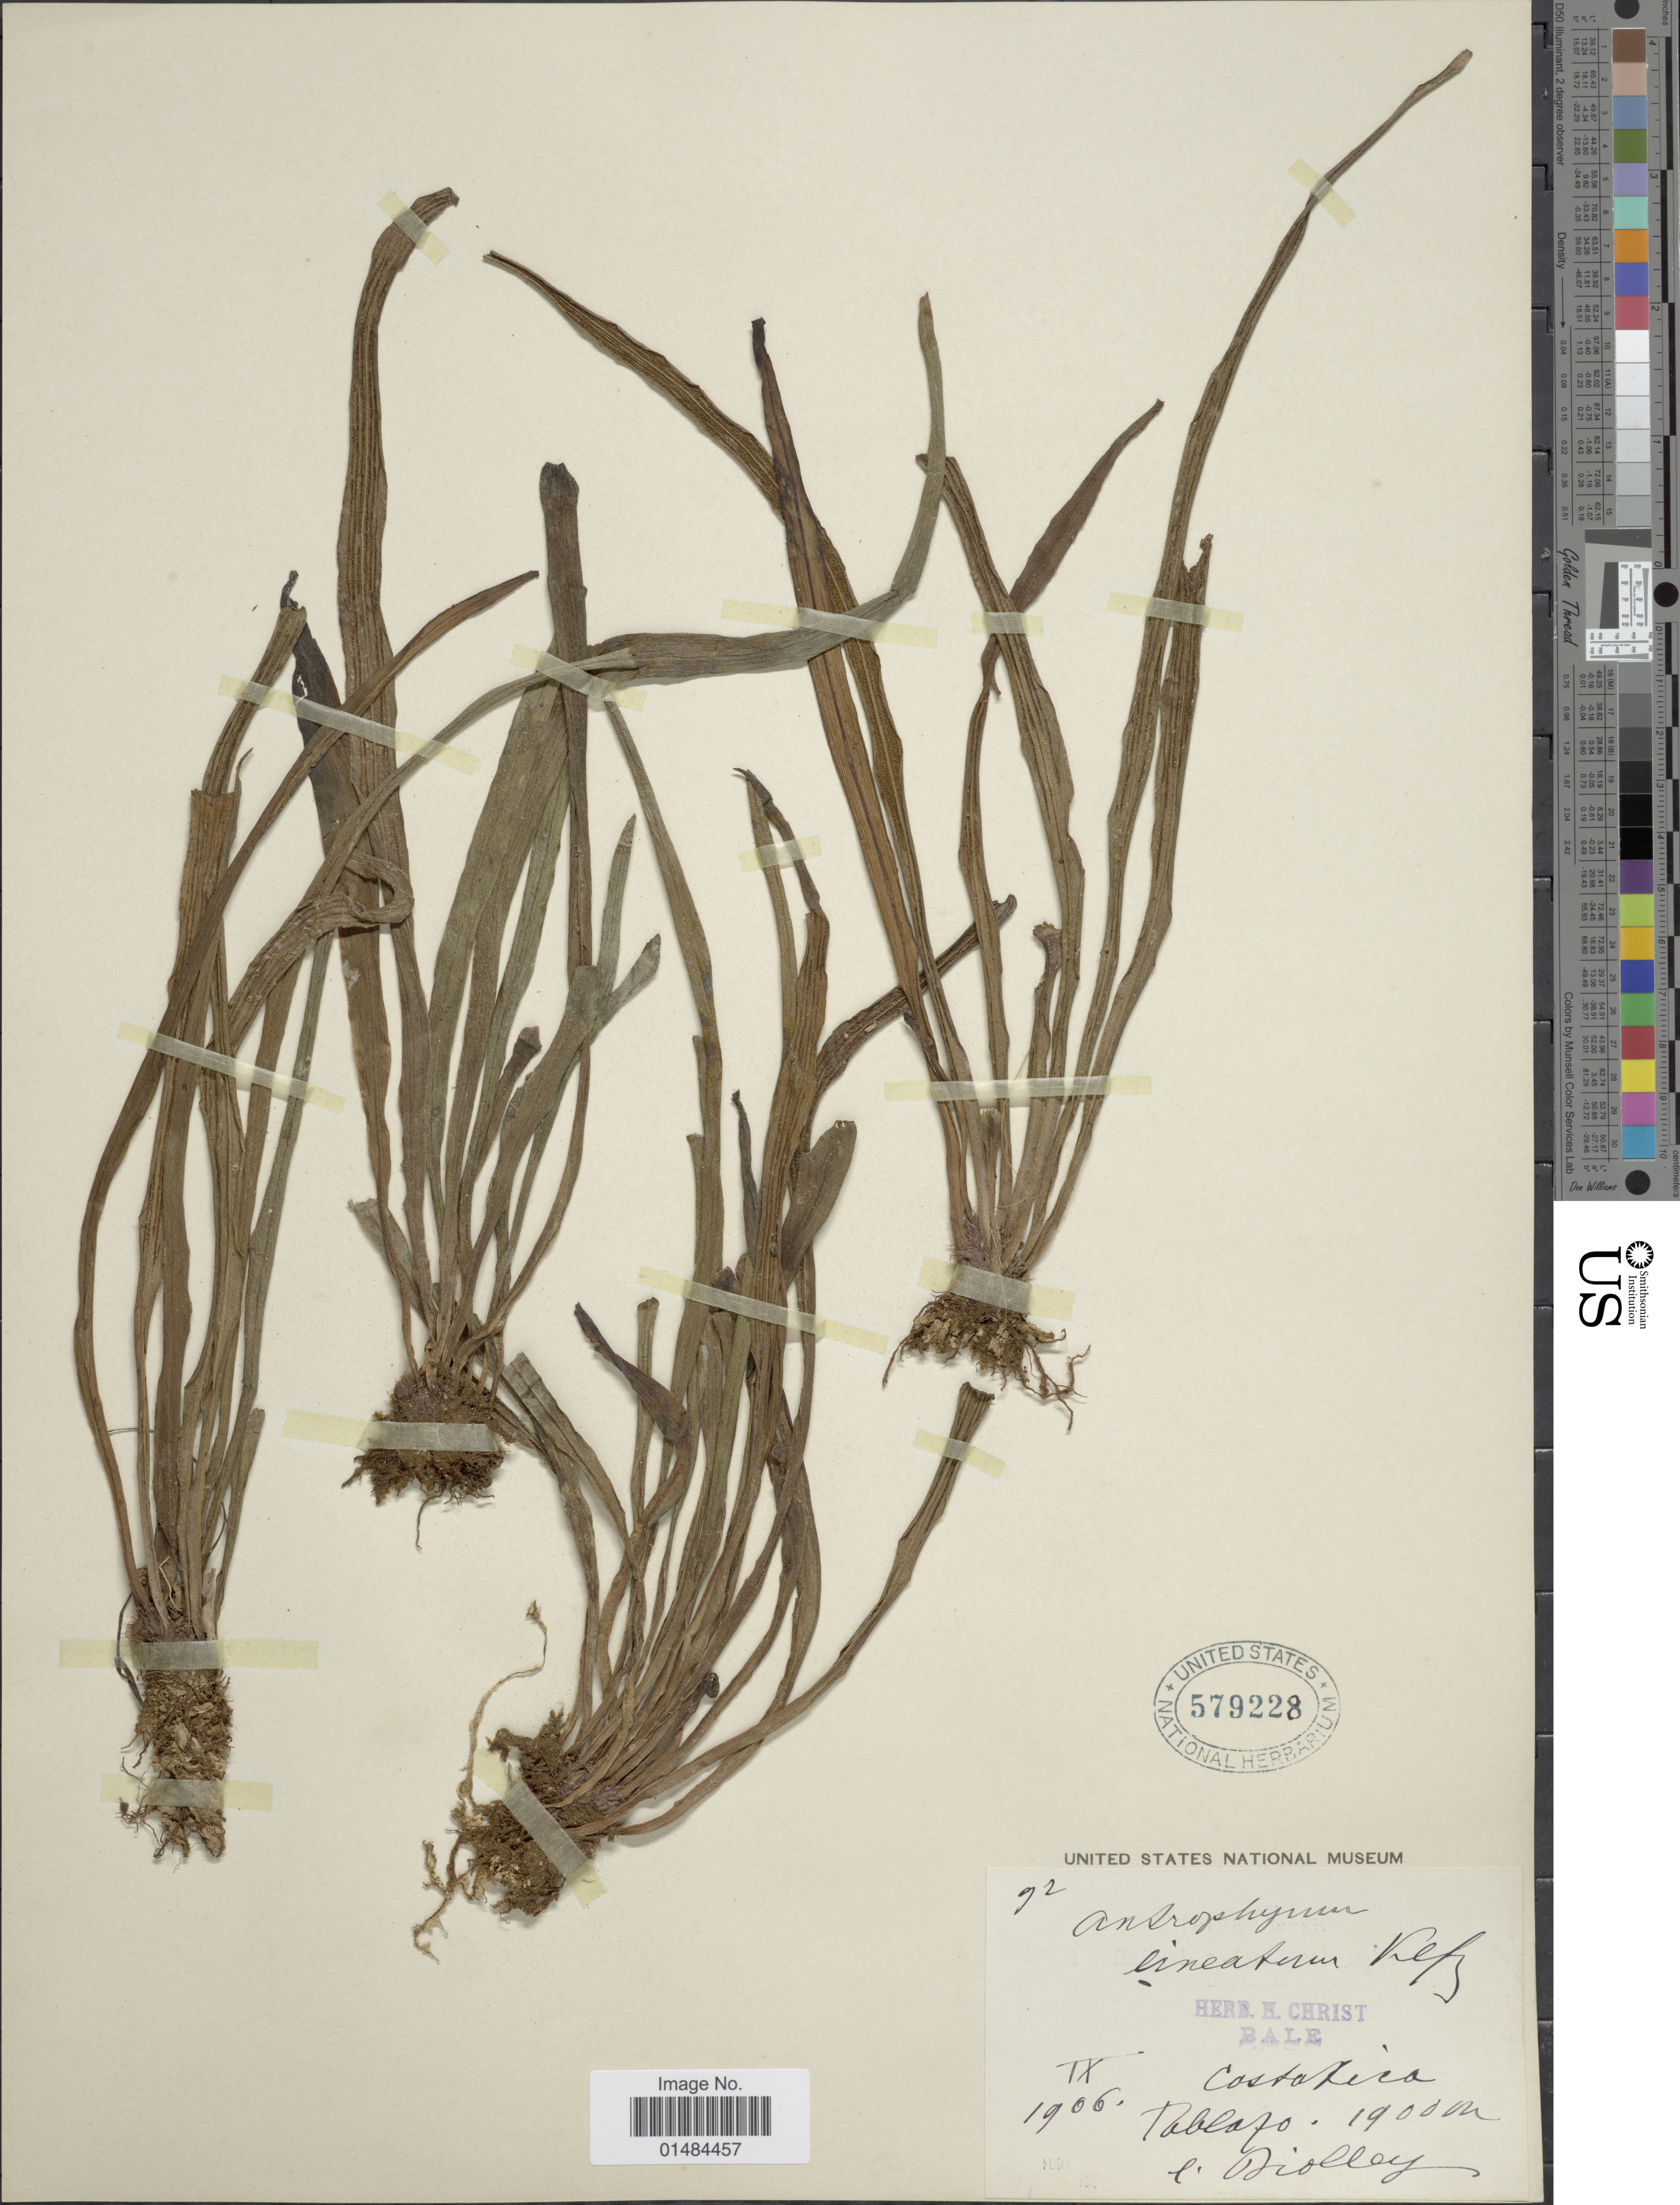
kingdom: Plantae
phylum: Tracheophyta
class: Polypodiopsida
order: Polypodiales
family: Pteridaceae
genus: Polytaenium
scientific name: Polytaenium lineatum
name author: (Sw.) J. Sm.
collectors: Biolley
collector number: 92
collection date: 1906-09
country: Costa Rica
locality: Costa Rica, Tablazo.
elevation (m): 1900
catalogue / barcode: US 579228